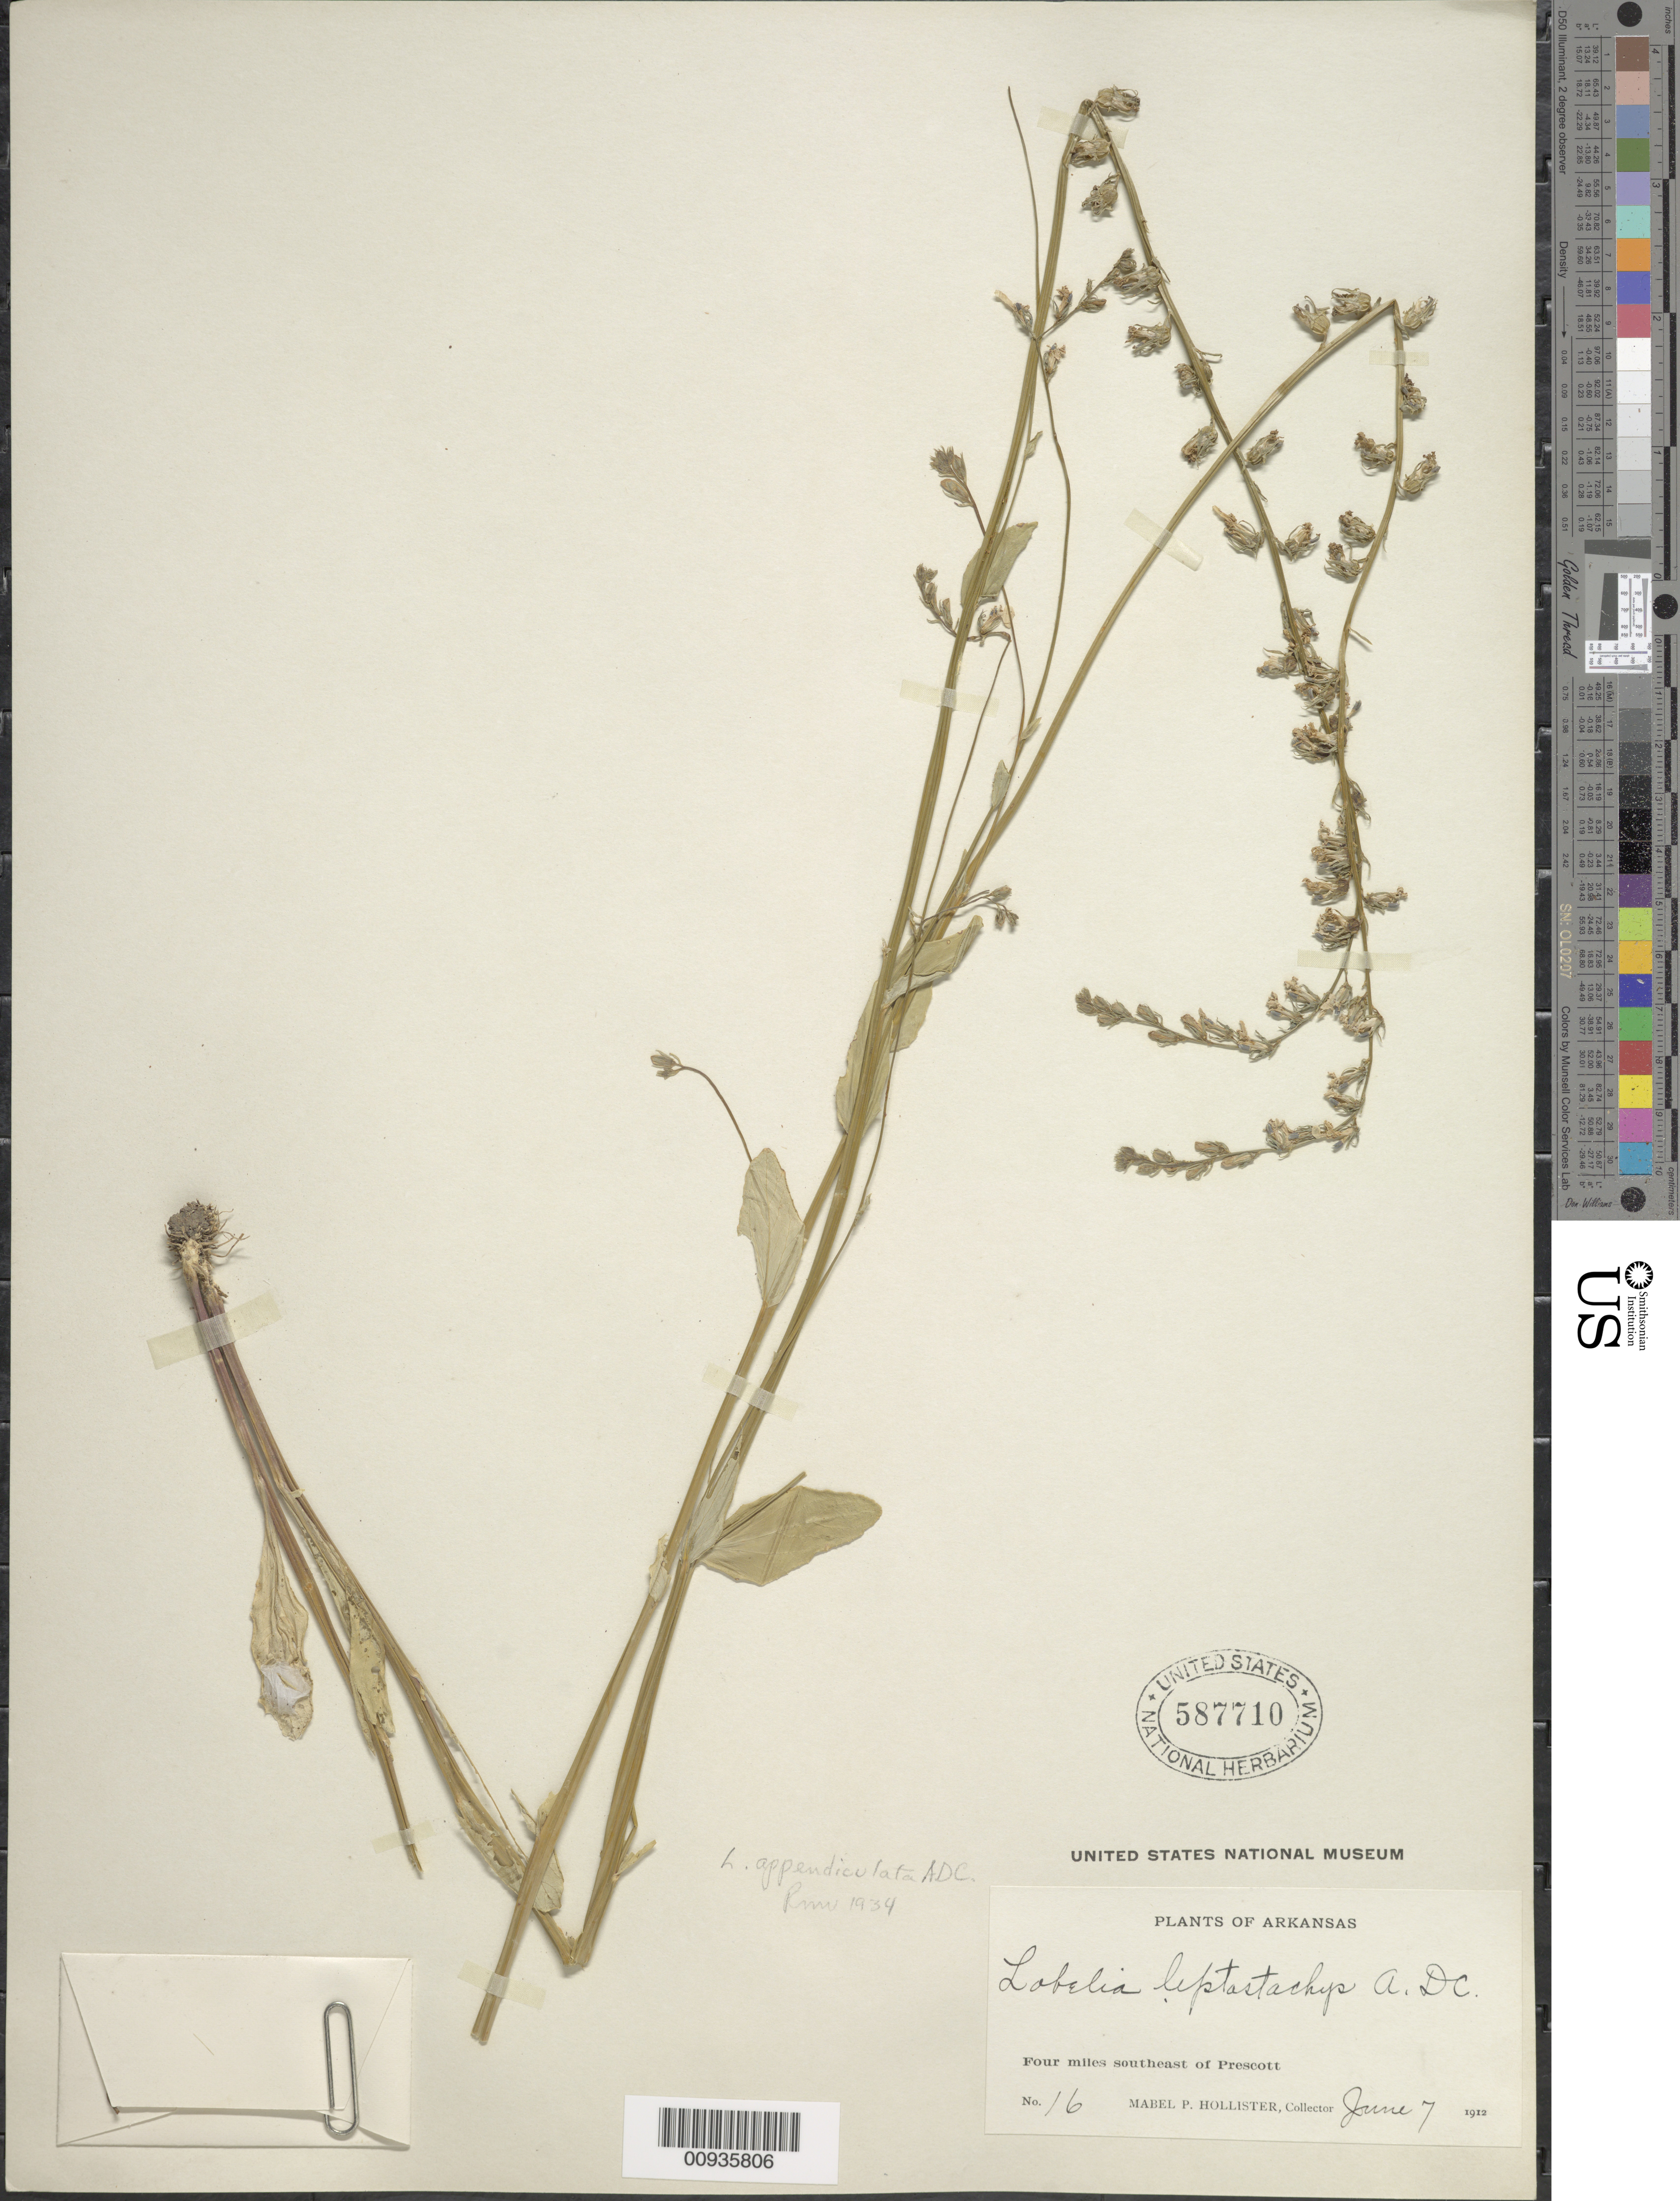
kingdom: Plantae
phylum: Tracheophyta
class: Magnoliopsida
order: Asterales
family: Campanulaceae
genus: Lobelia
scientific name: Lobelia appendiculata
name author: A. DC.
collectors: M. Hollister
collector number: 16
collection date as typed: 7 Jun 1912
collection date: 1912-06-07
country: United States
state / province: Arkansas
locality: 4 mi se of prescott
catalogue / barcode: US 587710